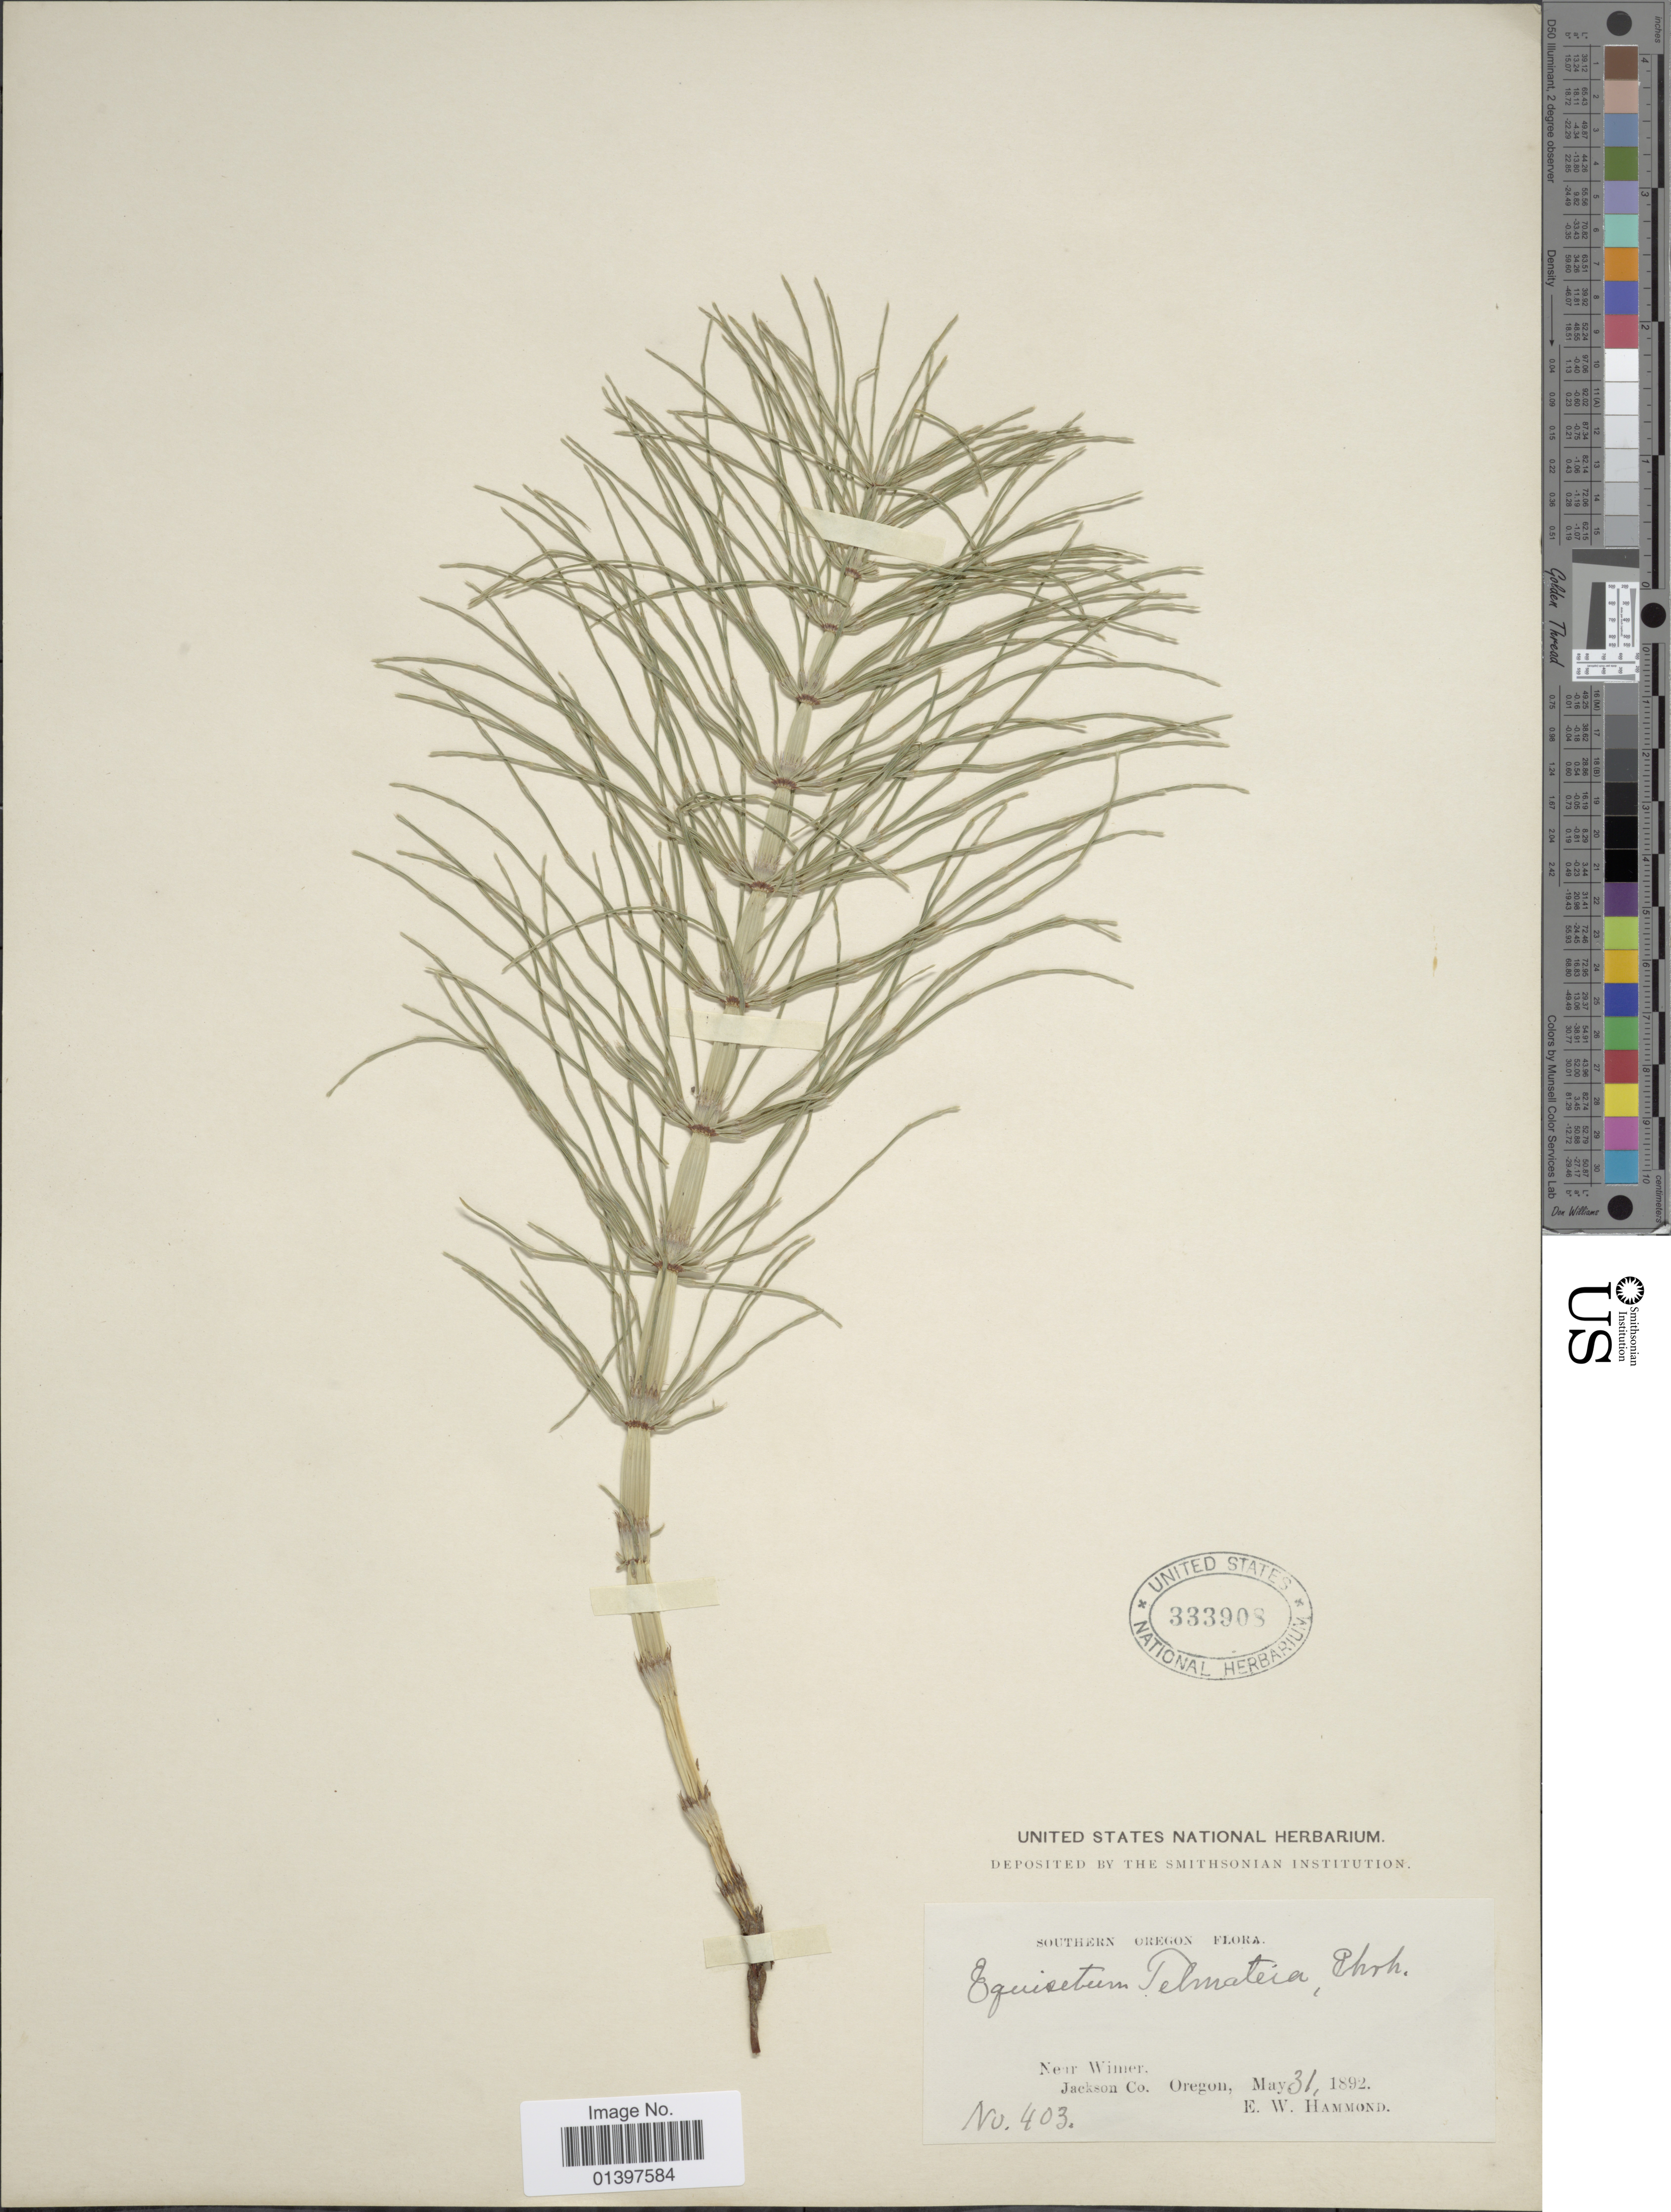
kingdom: Plantae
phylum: Tracheophyta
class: Polypodiopsida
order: Equisetales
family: Equisetaceae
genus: Equisetum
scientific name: Equisetum telmateia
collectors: E. Hammond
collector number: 403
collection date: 1892-05-31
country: United States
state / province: Oregon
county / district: Jackson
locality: Southern Oregon, Near Wimer, Jackson Co.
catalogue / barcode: US 333908